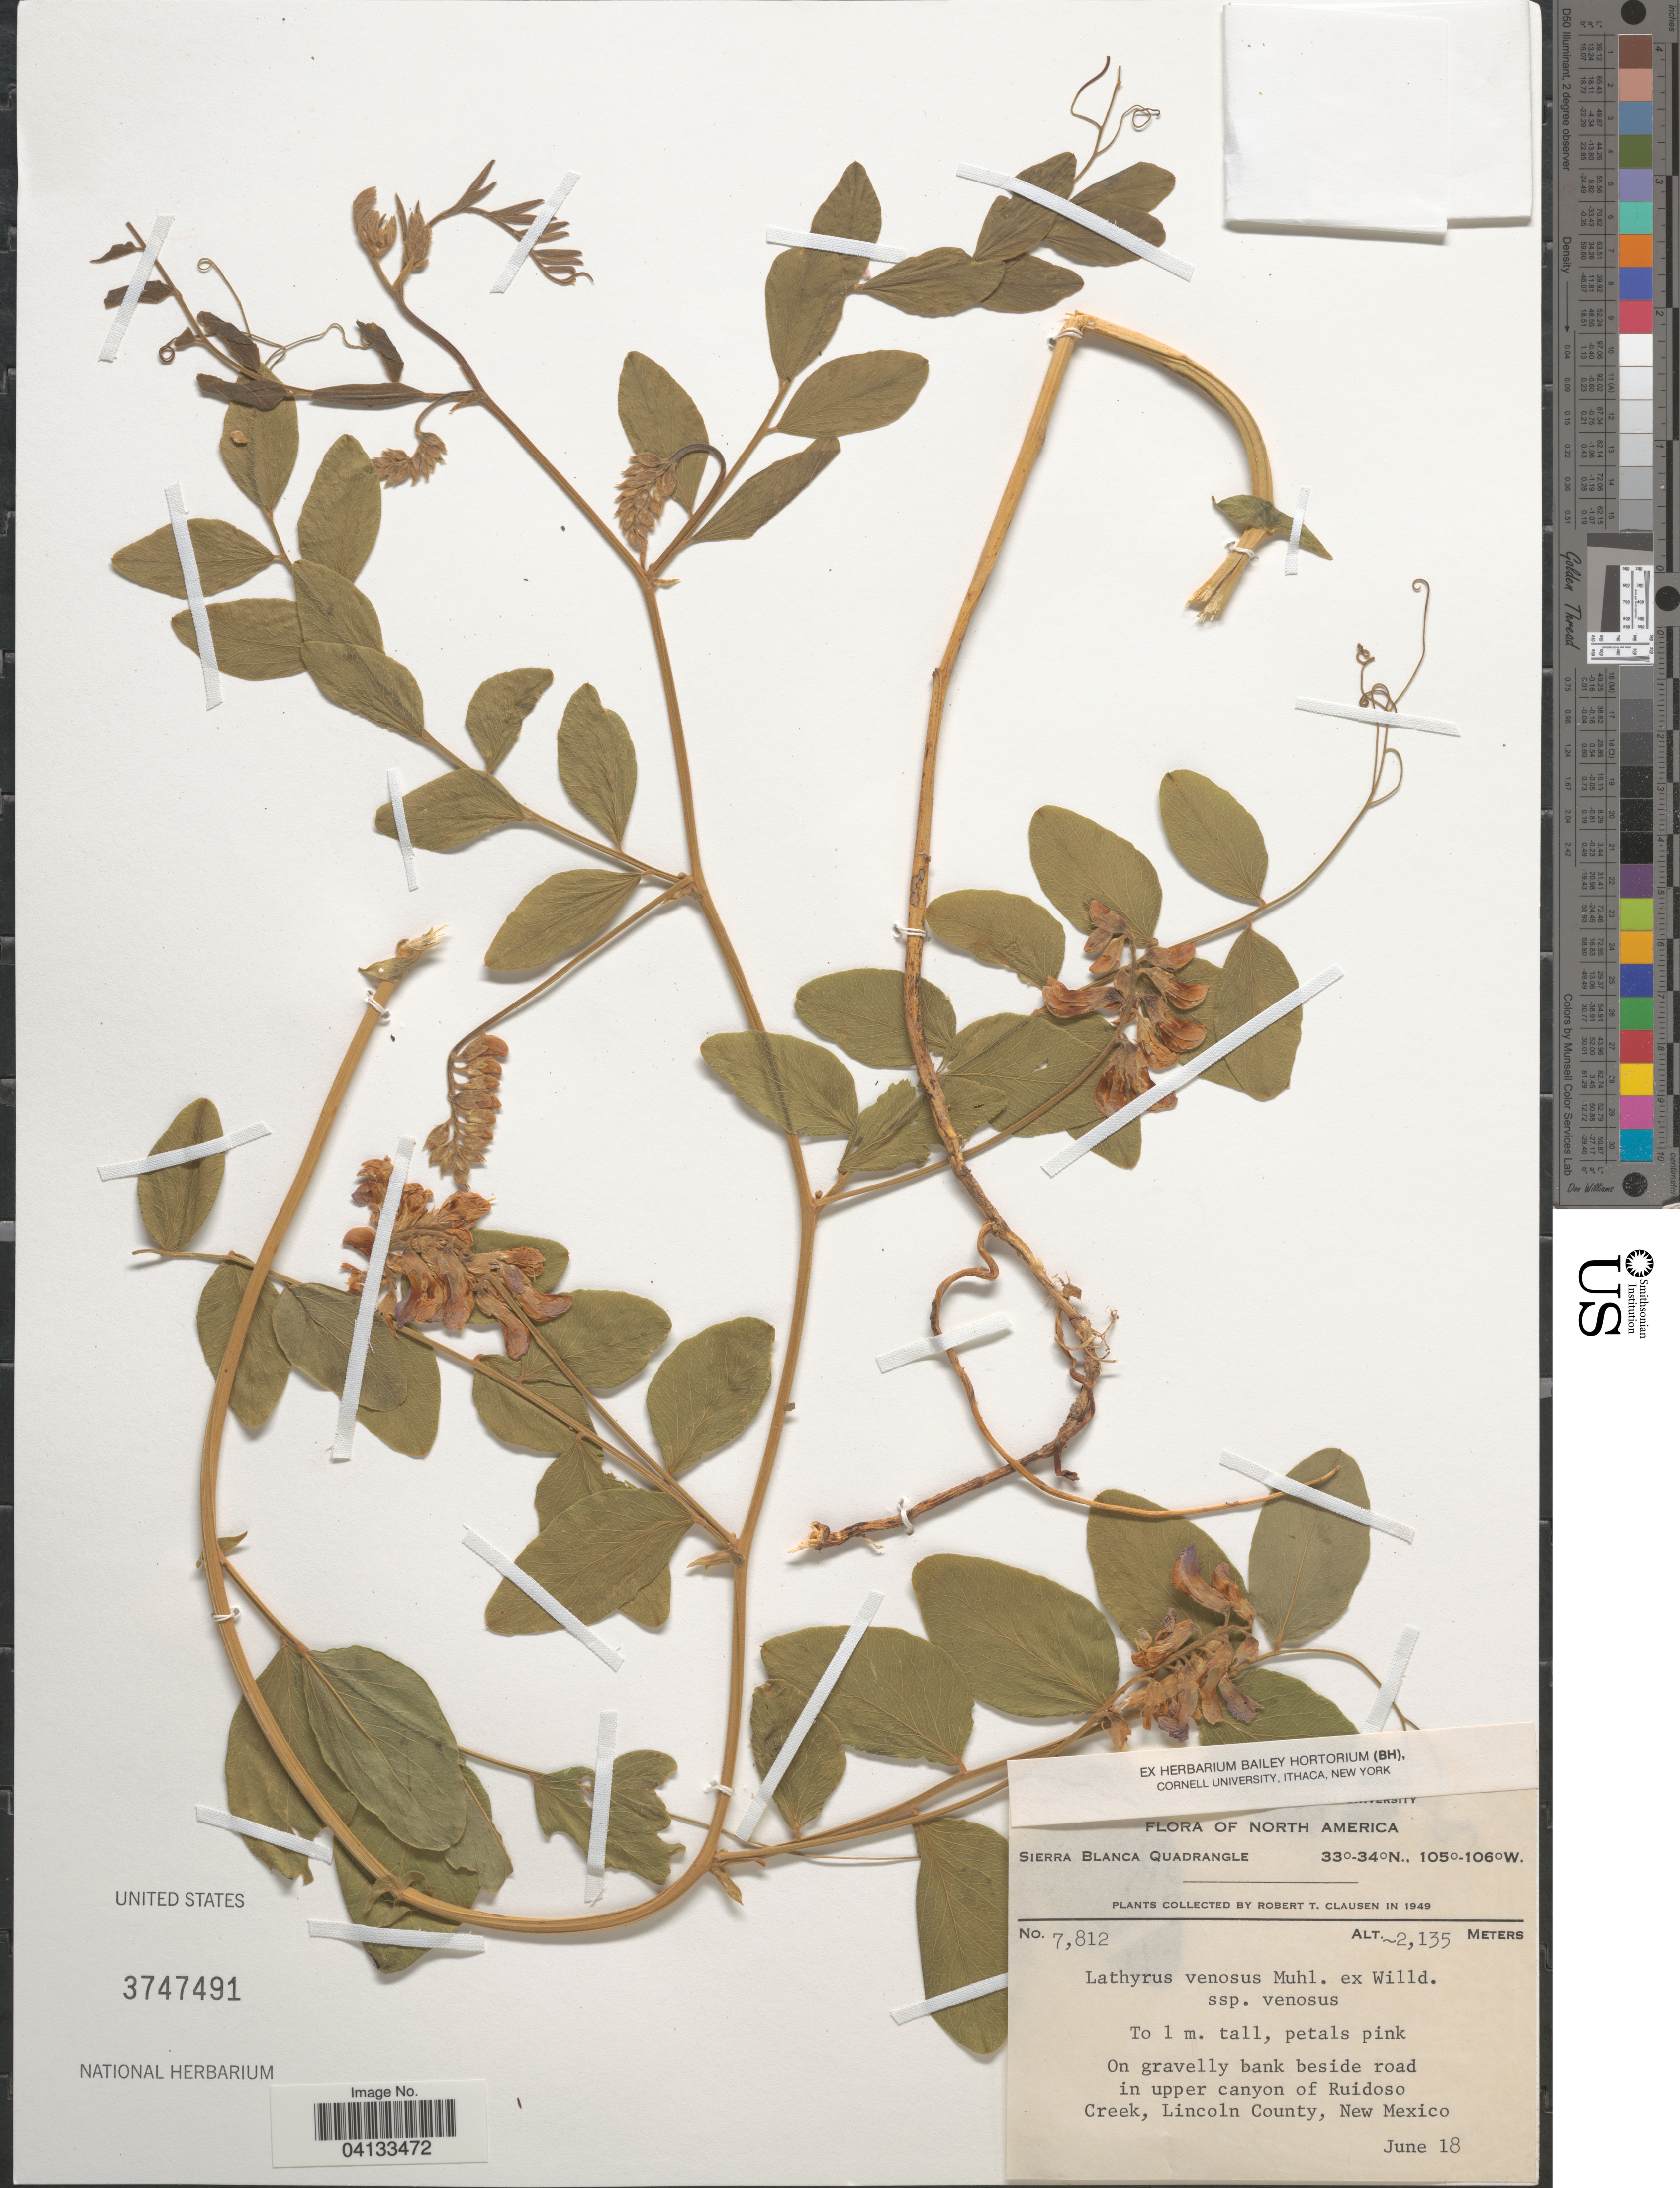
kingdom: Plantae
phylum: Tracheophyta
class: Magnoliopsida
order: Fabales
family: Fabaceae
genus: Lathyrus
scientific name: Lathyrus venosus subsp. venosus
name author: Muhl. ex Willd.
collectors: R. T. Clausen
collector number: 7812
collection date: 1949-06-18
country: United States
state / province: New Mexico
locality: On gravelly bank beside road in upper canyon of Ruidoso Creek, Lincoln County. Sierra Blanca Quadrangle.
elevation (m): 2135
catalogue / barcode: US 3747491